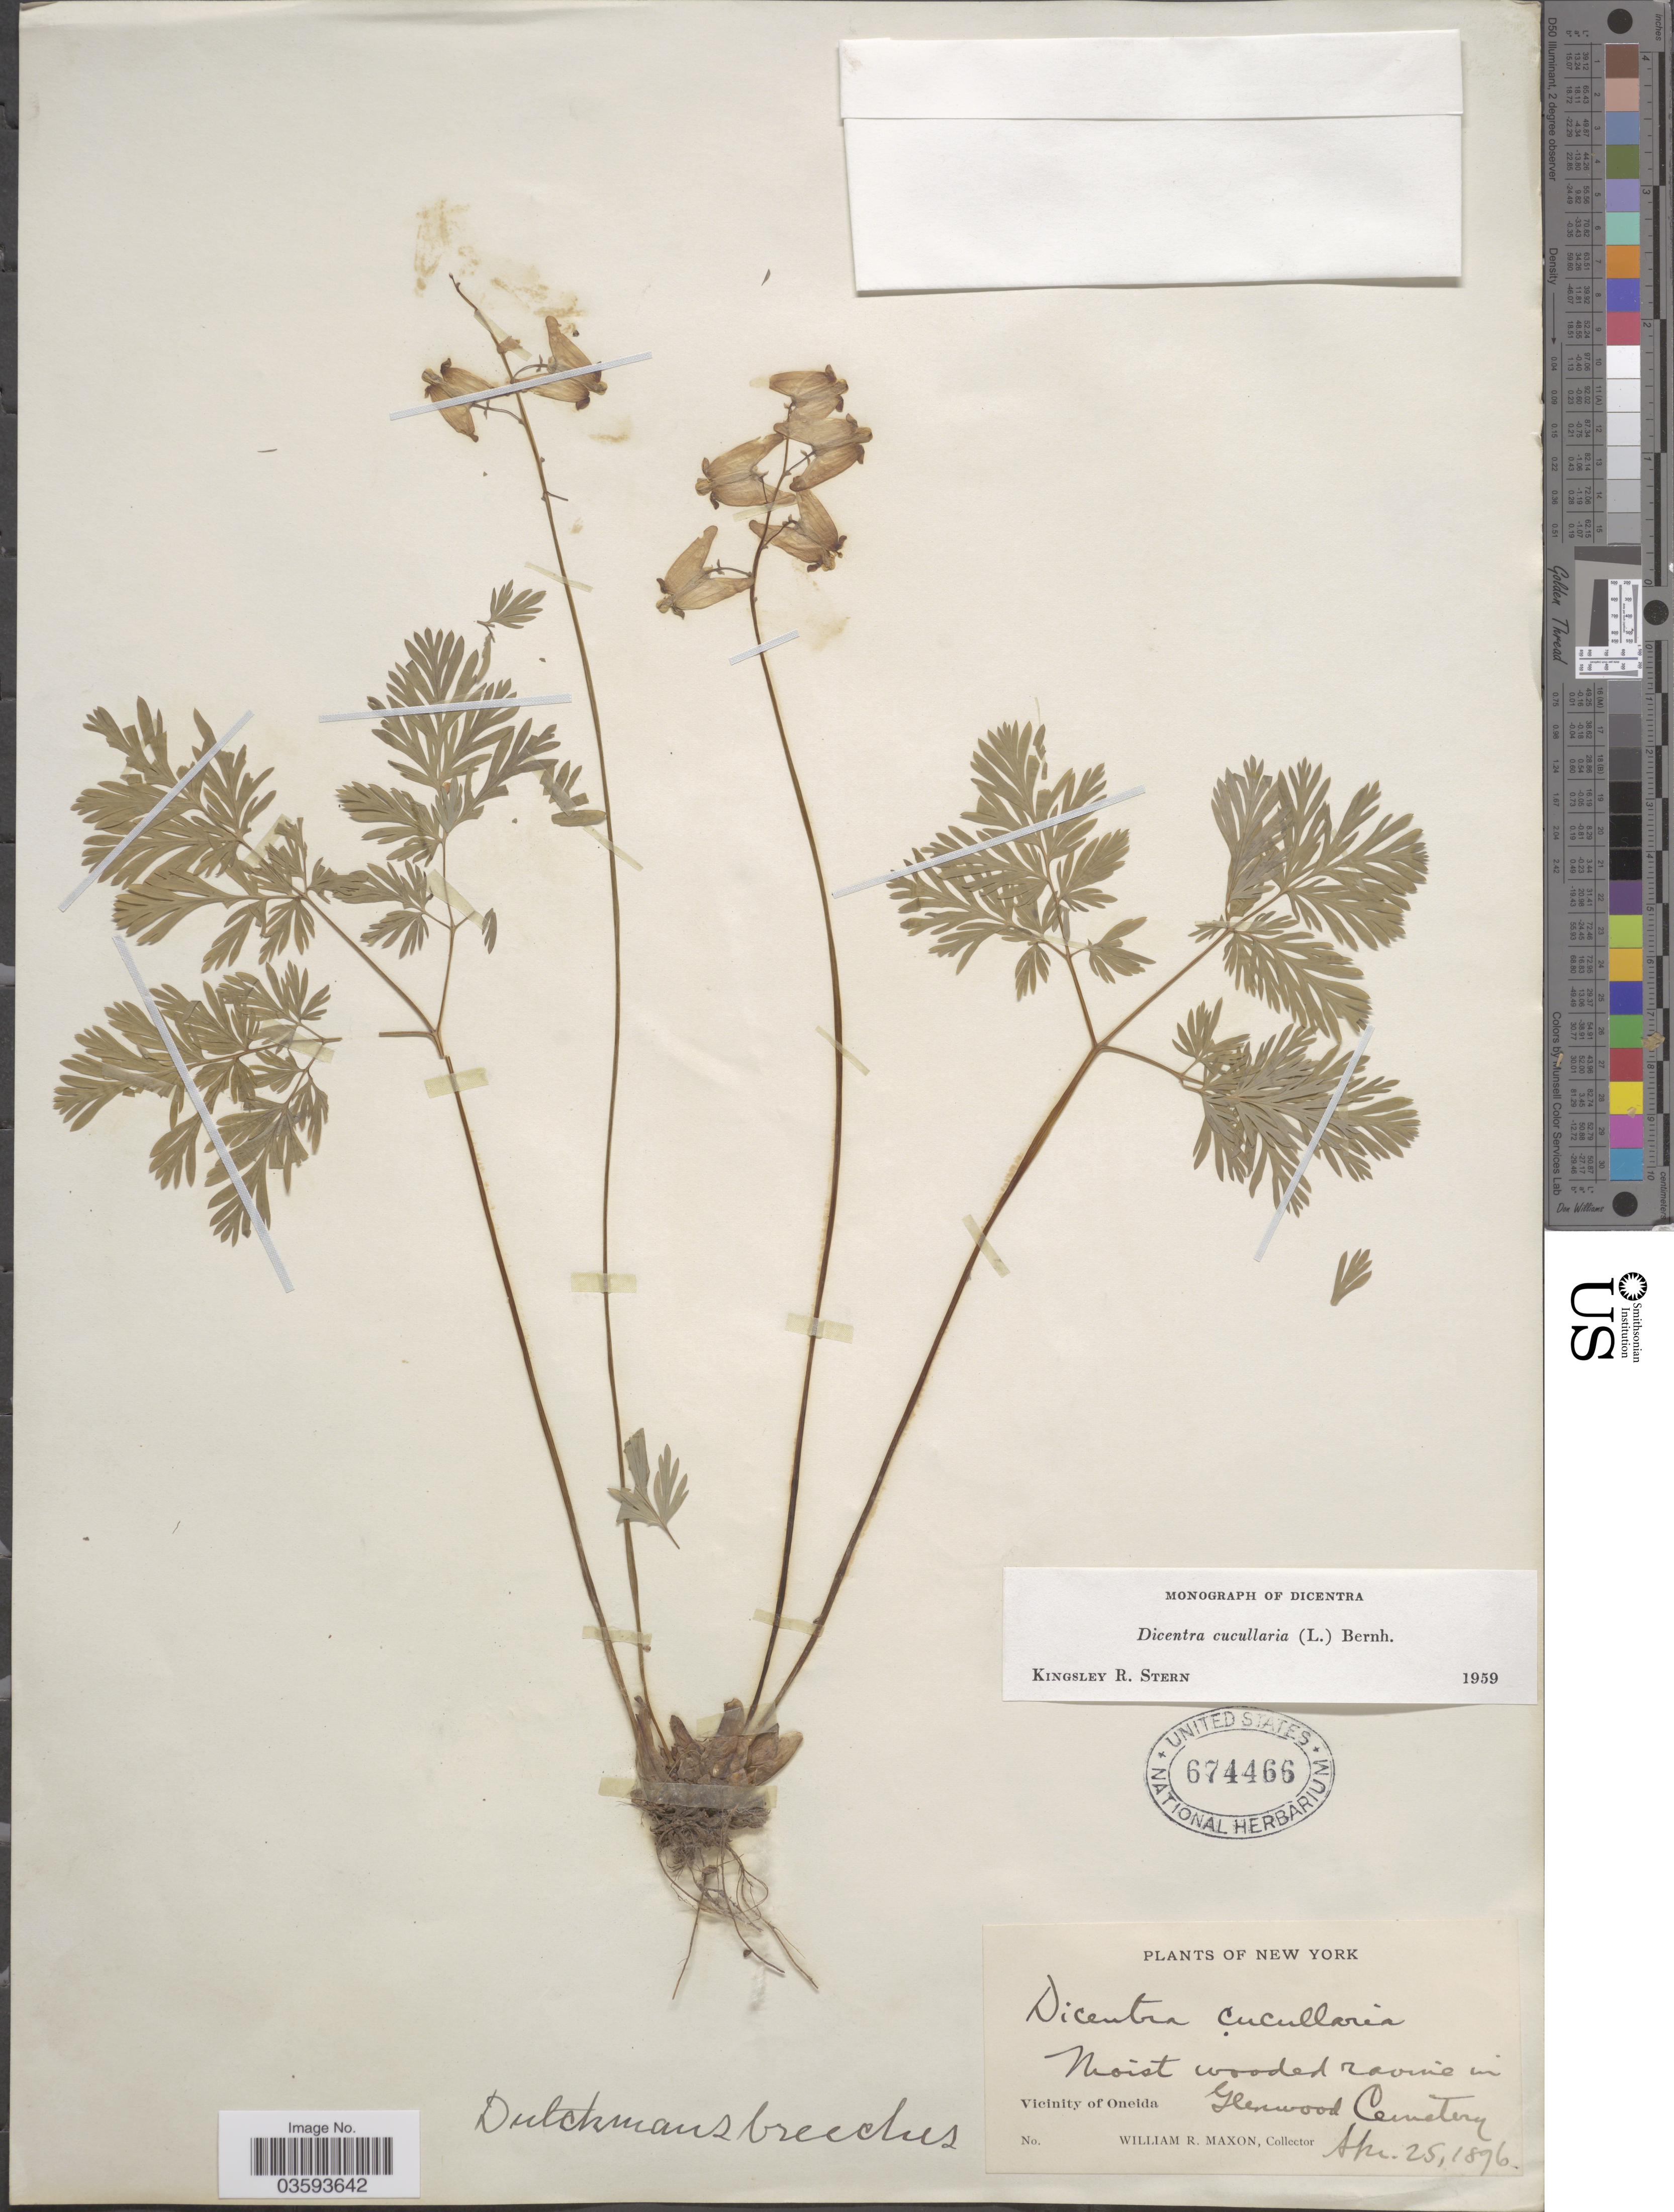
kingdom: Plantae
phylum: Tracheophyta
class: Magnoliopsida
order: Ranunculales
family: Papaveraceae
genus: Dicentra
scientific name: Dicentra cucullaria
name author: (L.) Bernh.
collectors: W. R. Maxon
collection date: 1896-04-25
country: United States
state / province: New York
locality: Vicinity of Oneida. In Glenwood Cemetery.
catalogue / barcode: US 674466